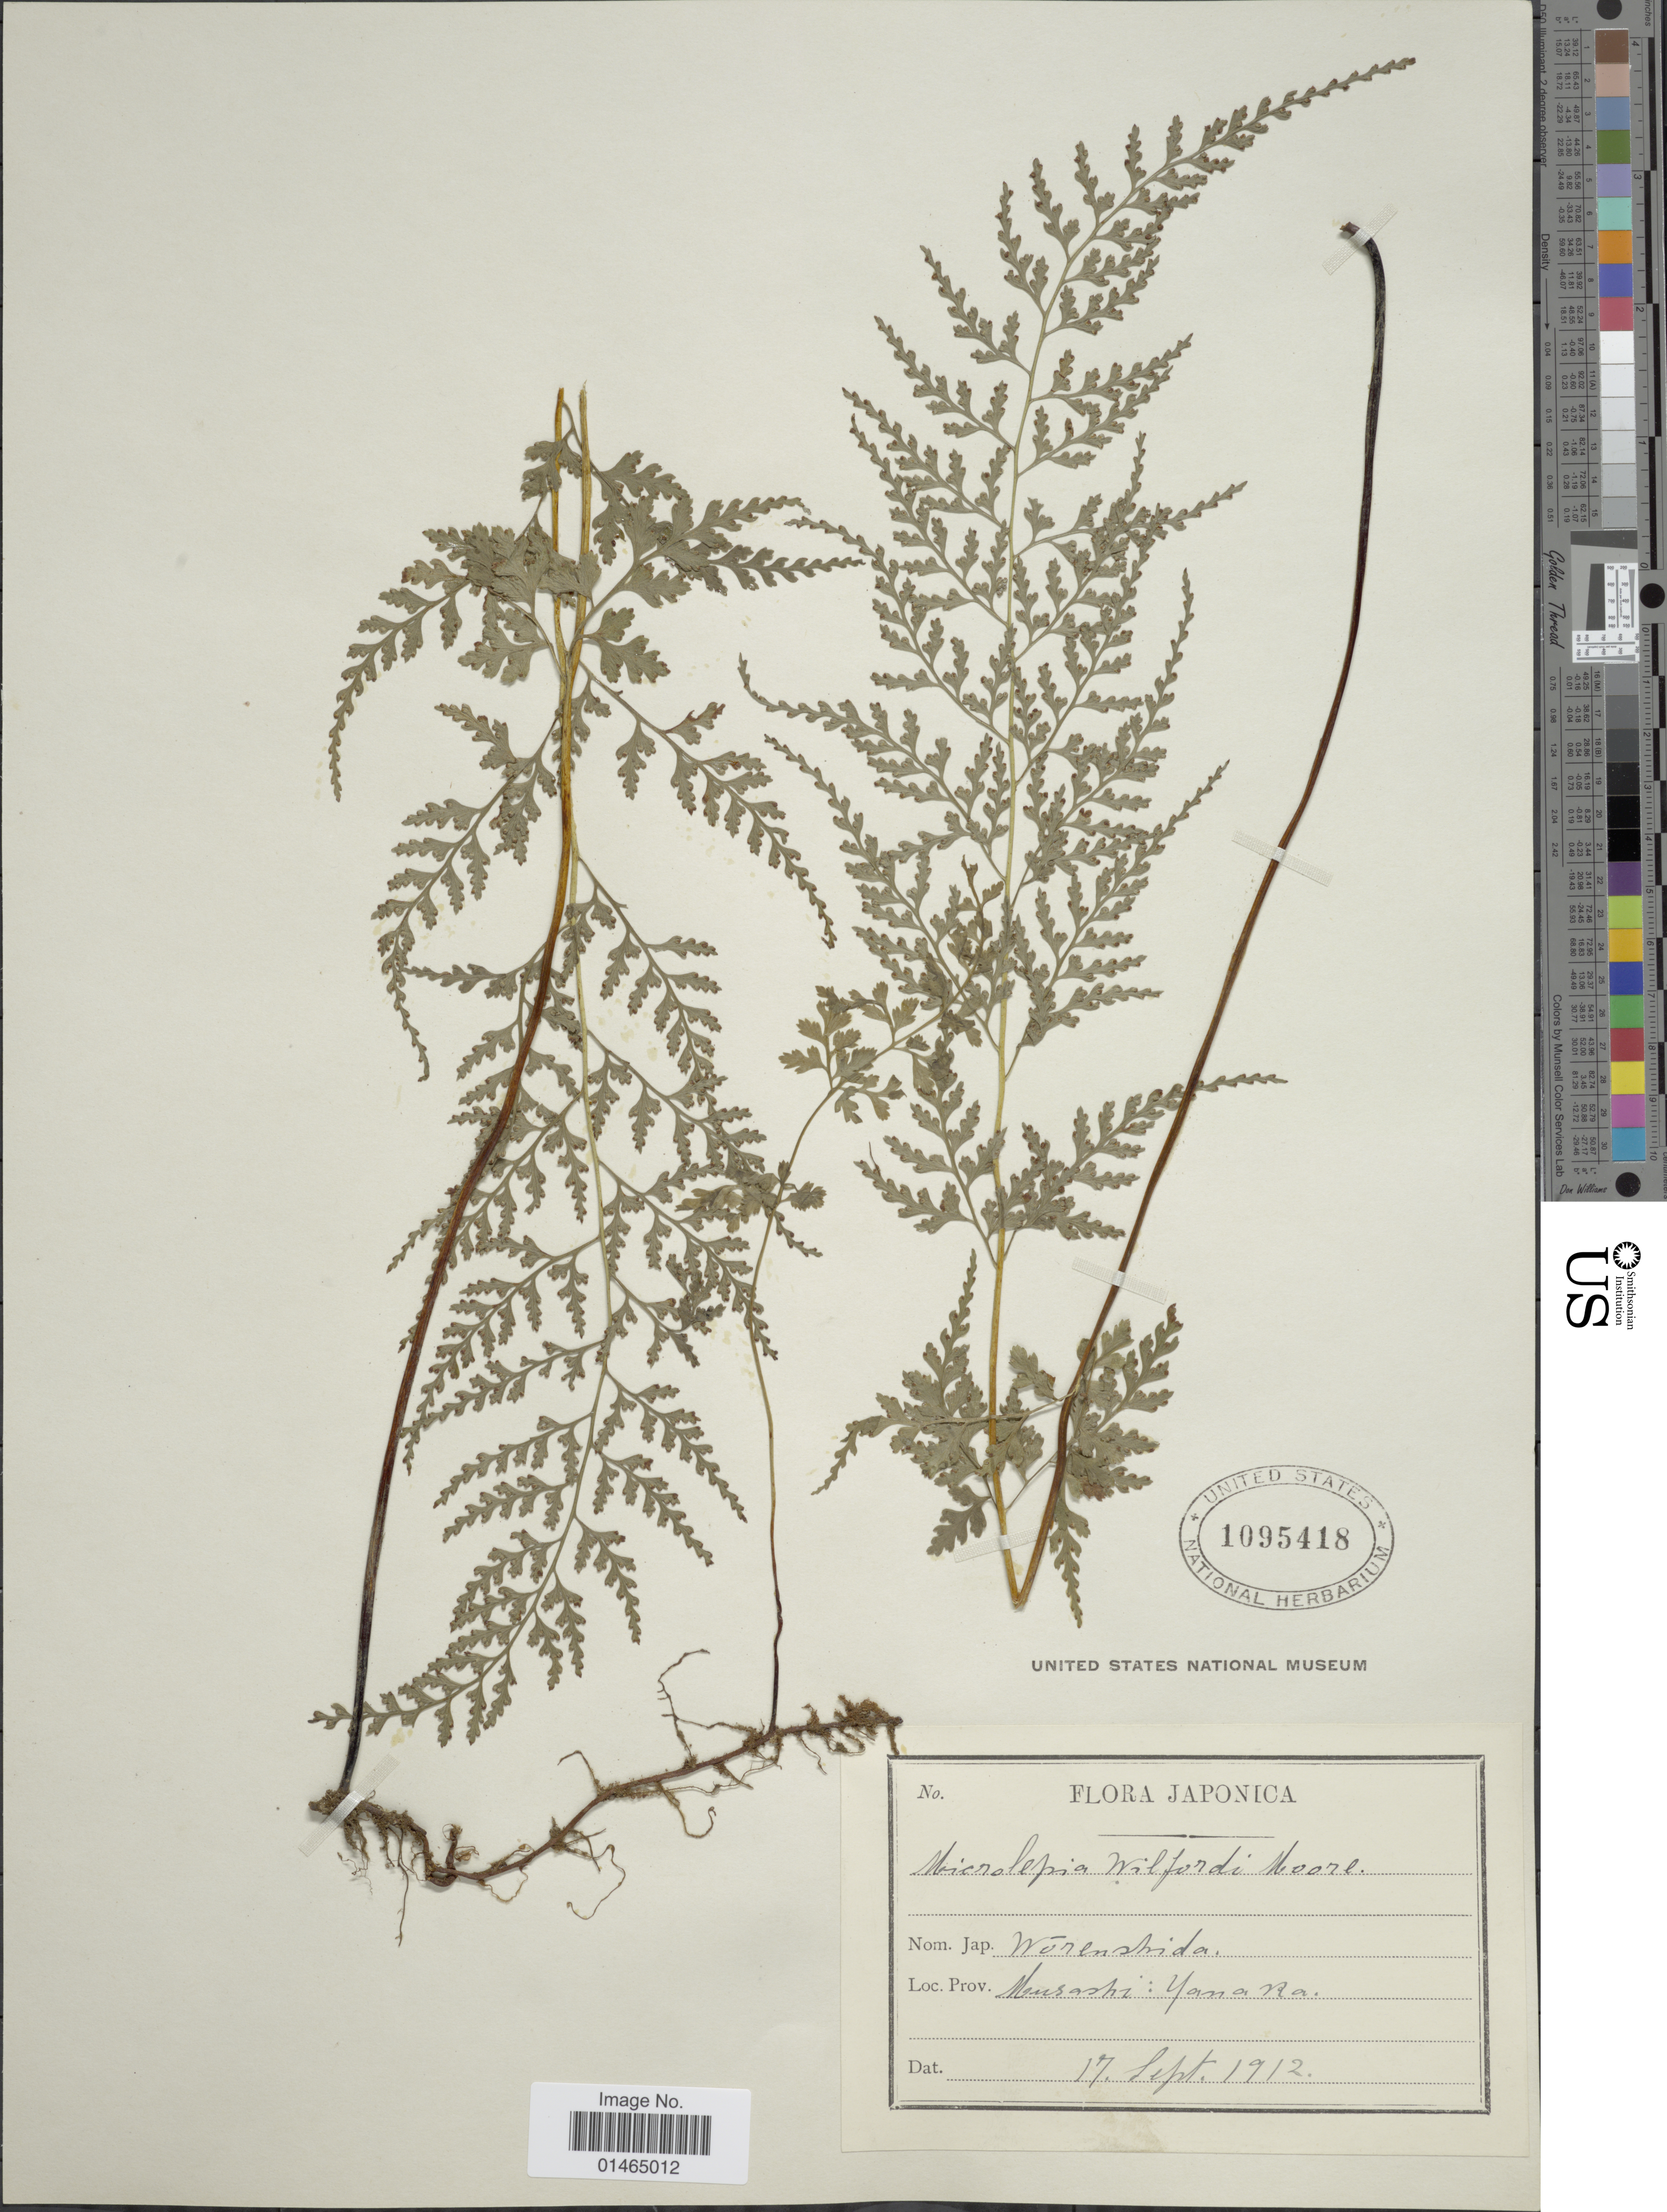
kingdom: Plantae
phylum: Tracheophyta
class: Polypodiopsida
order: Polypodiales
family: Dennstaedtiaceae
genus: Dennstaedtia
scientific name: Dennstaedtia wilfordii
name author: (T. Moore) Christ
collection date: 1912-09-17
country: Japan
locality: Musashi: Yanaka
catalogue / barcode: US 1095418